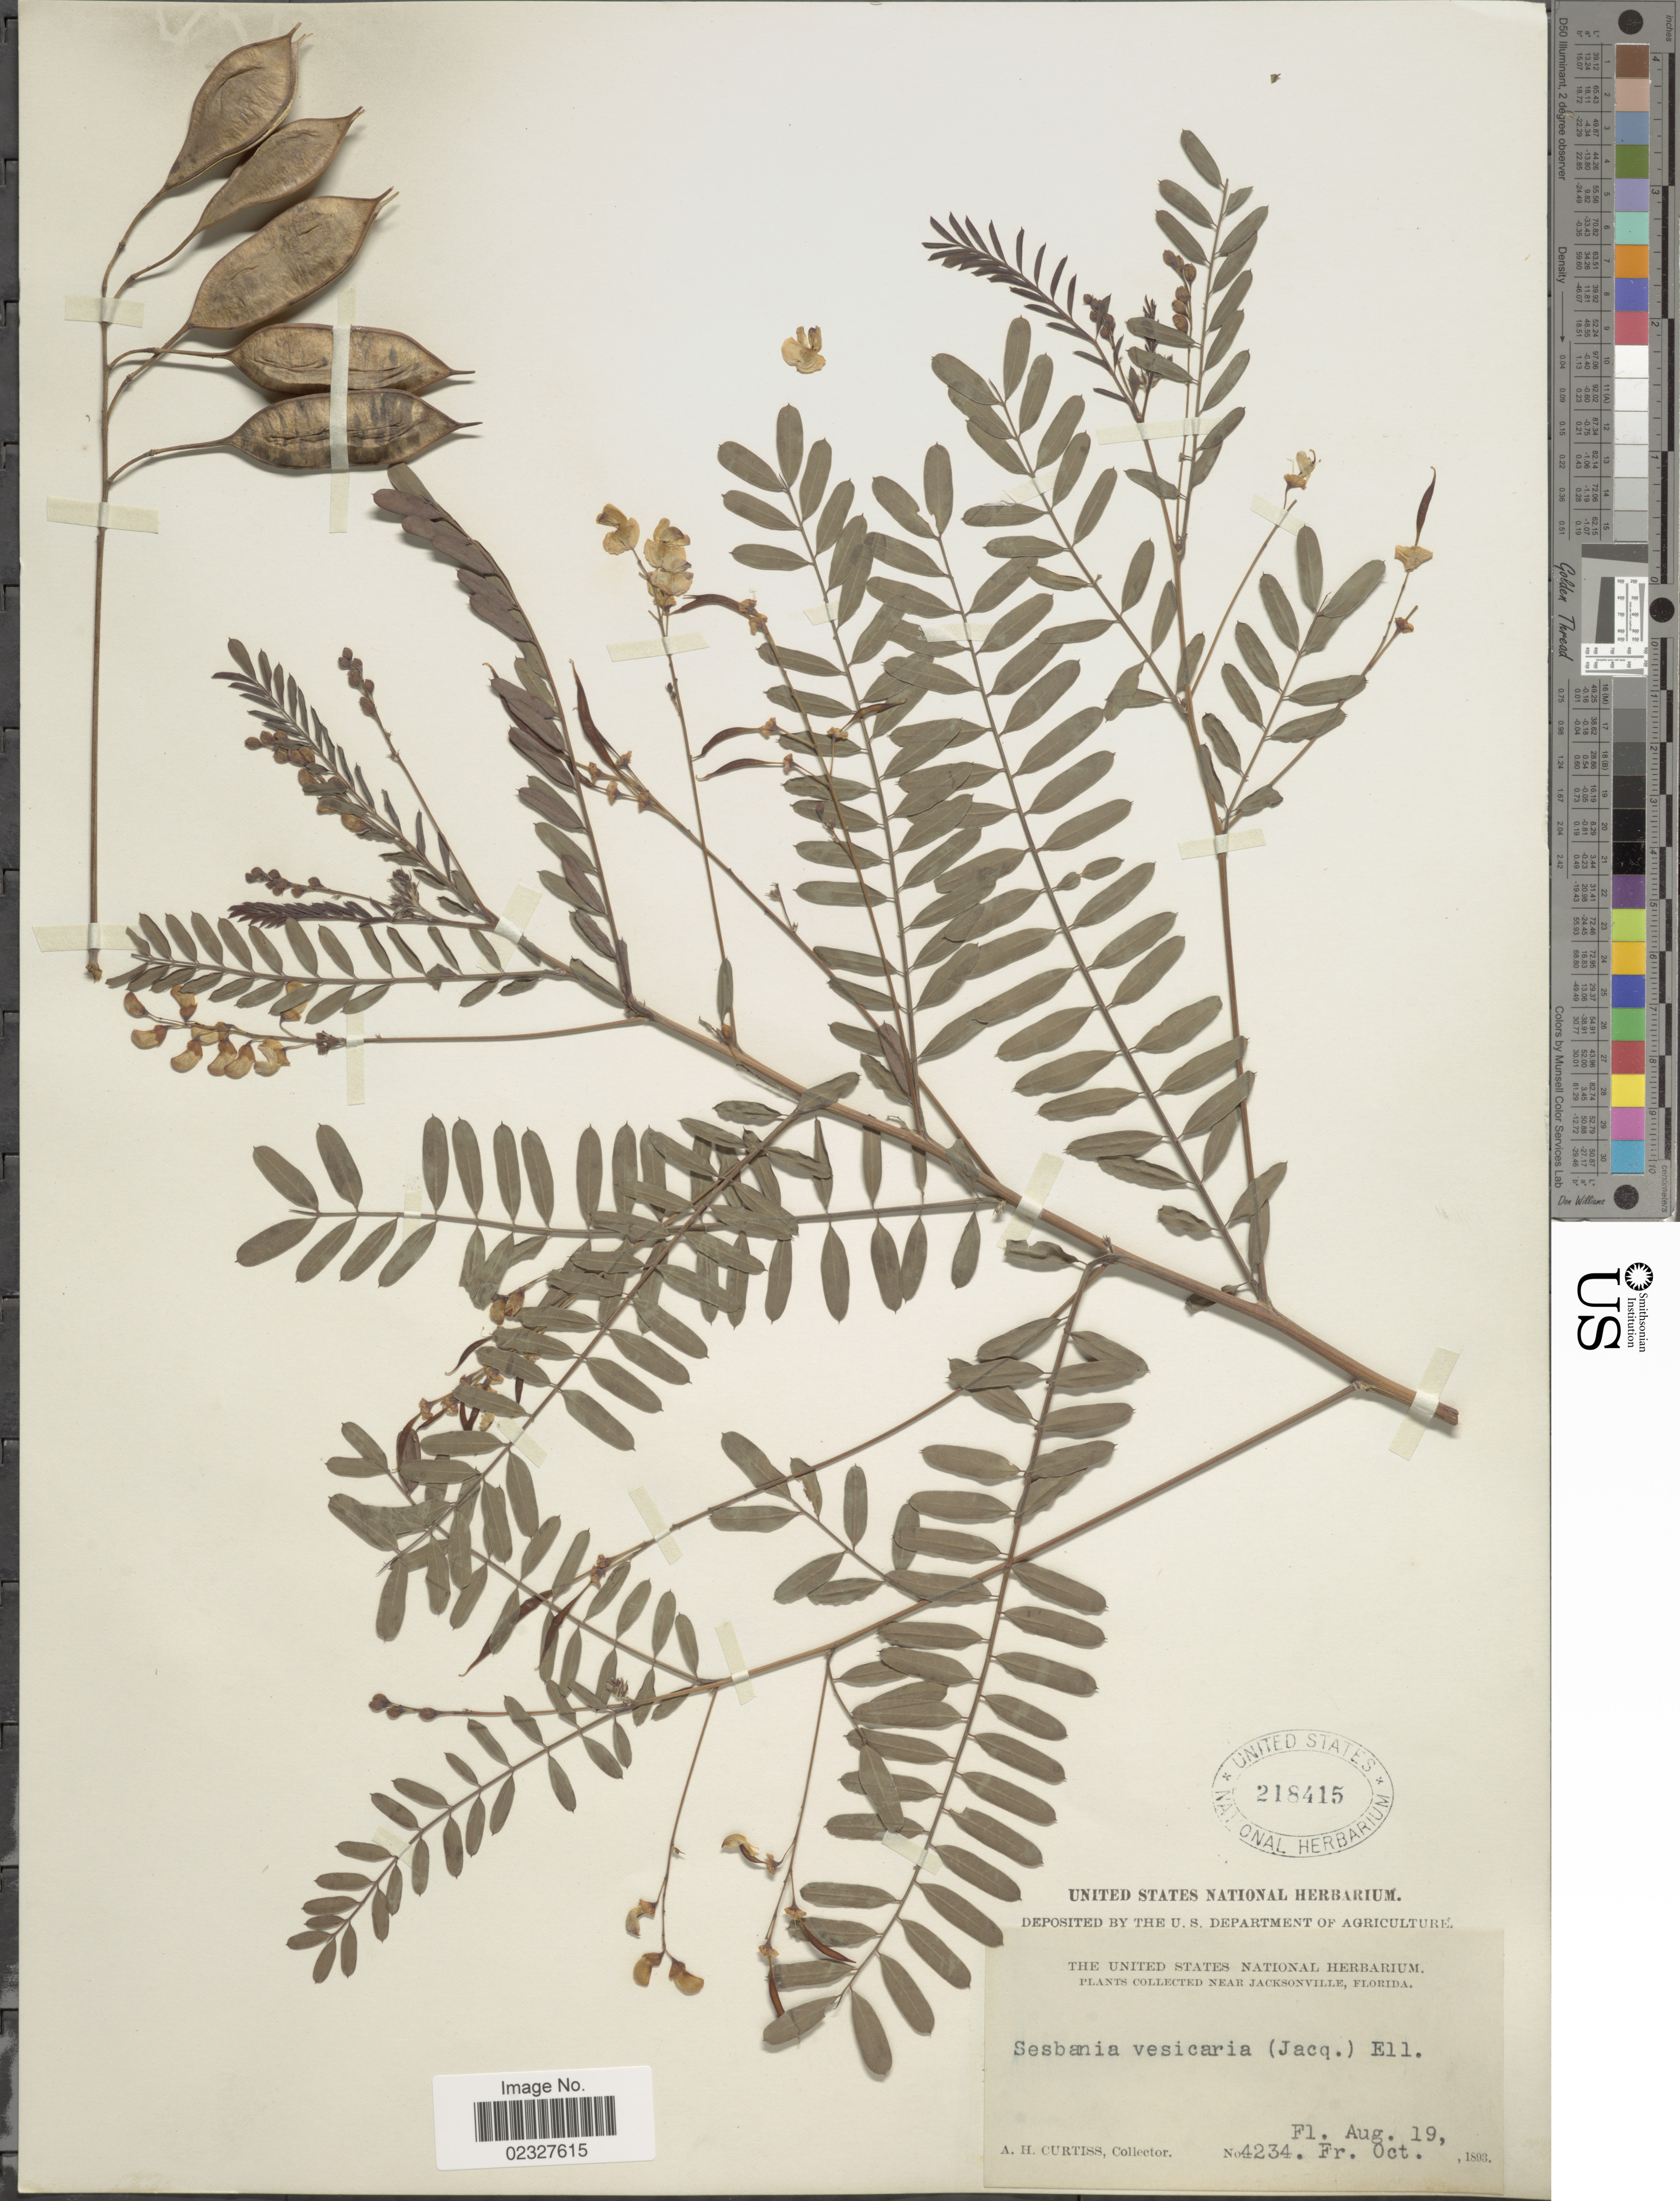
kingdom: Plantae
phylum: Tracheophyta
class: Magnoliopsida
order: Fabales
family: Fabaceae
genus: Sesbania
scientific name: Sesbania vesicaria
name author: (Jacq.) Elliott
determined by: Strong, Mark T., (BOT), Smithsonian Institution - National Museum of Natural History (UNITED STATES)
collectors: A. Curtis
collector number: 4234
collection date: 1893-10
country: United States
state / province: Florida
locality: Near Jacksonville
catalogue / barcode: US 218415